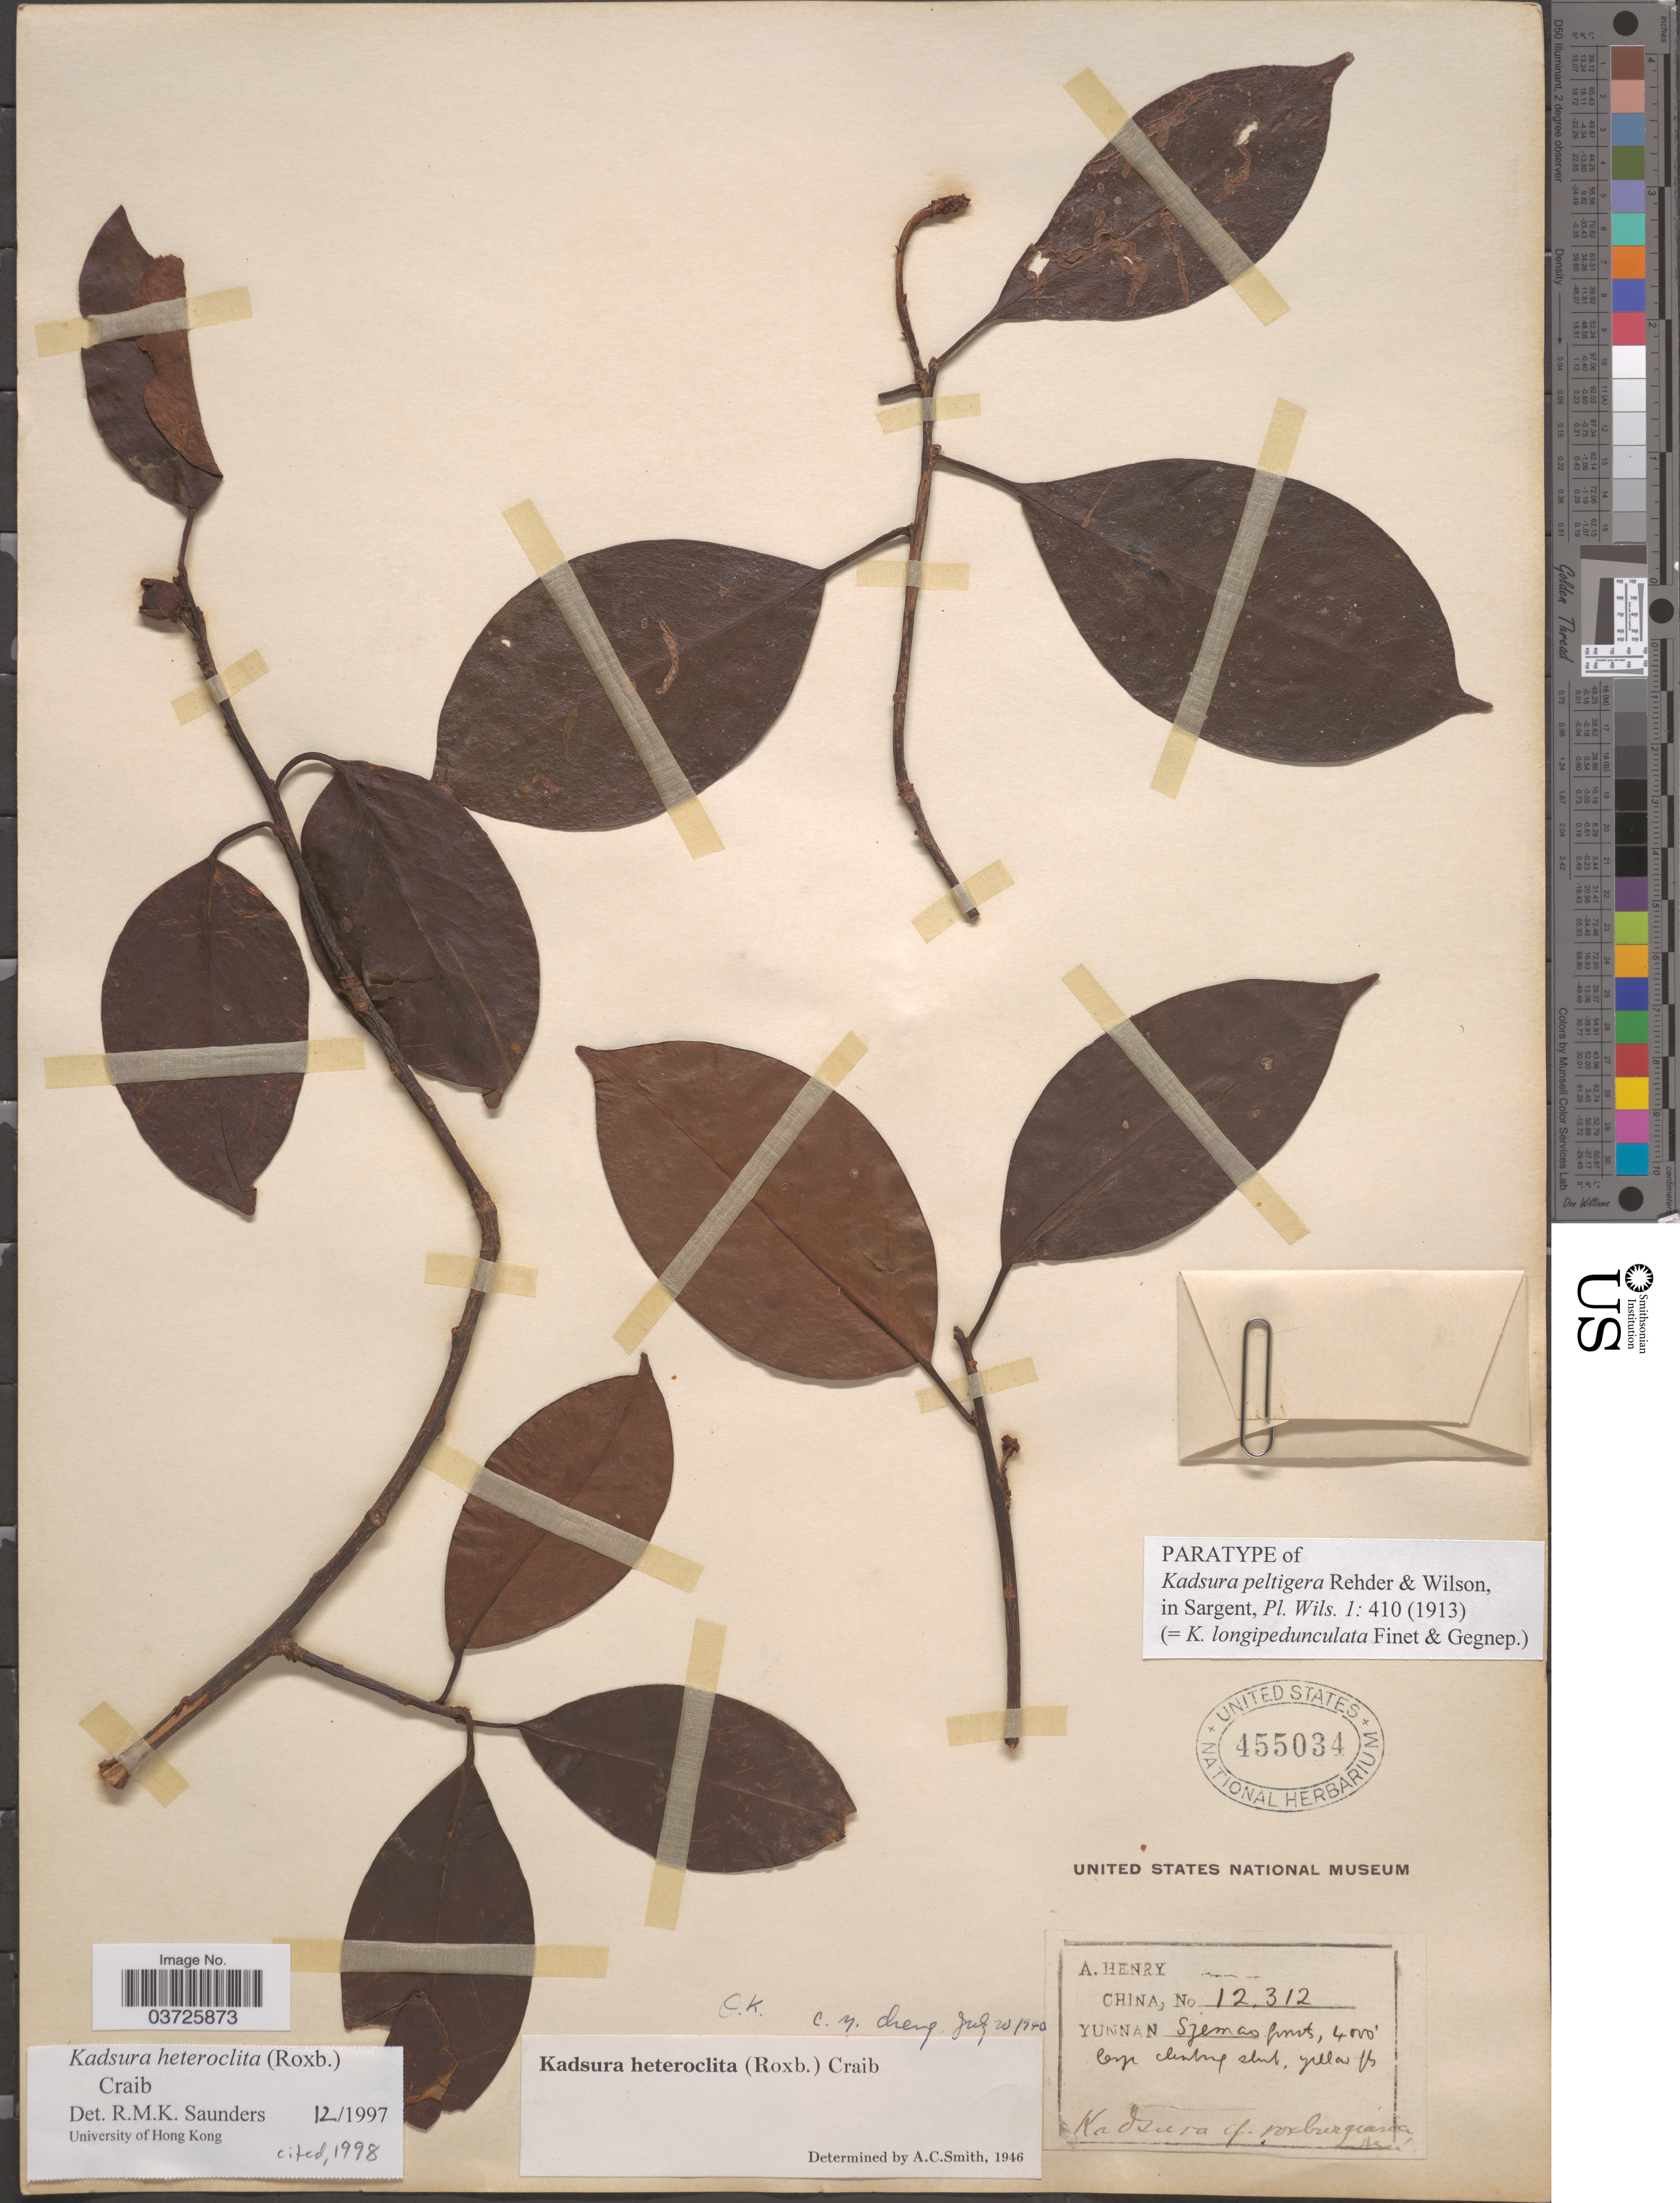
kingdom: Plantae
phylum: Tracheophyta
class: Magnoliopsida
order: Austrobaileyales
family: Schisandraceae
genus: Kadsura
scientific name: Kadsura heteroclita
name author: (Roxb.) Craib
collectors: A. Henry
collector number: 12312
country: China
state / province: Yunnan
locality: Szemao forests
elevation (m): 1219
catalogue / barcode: US 455034